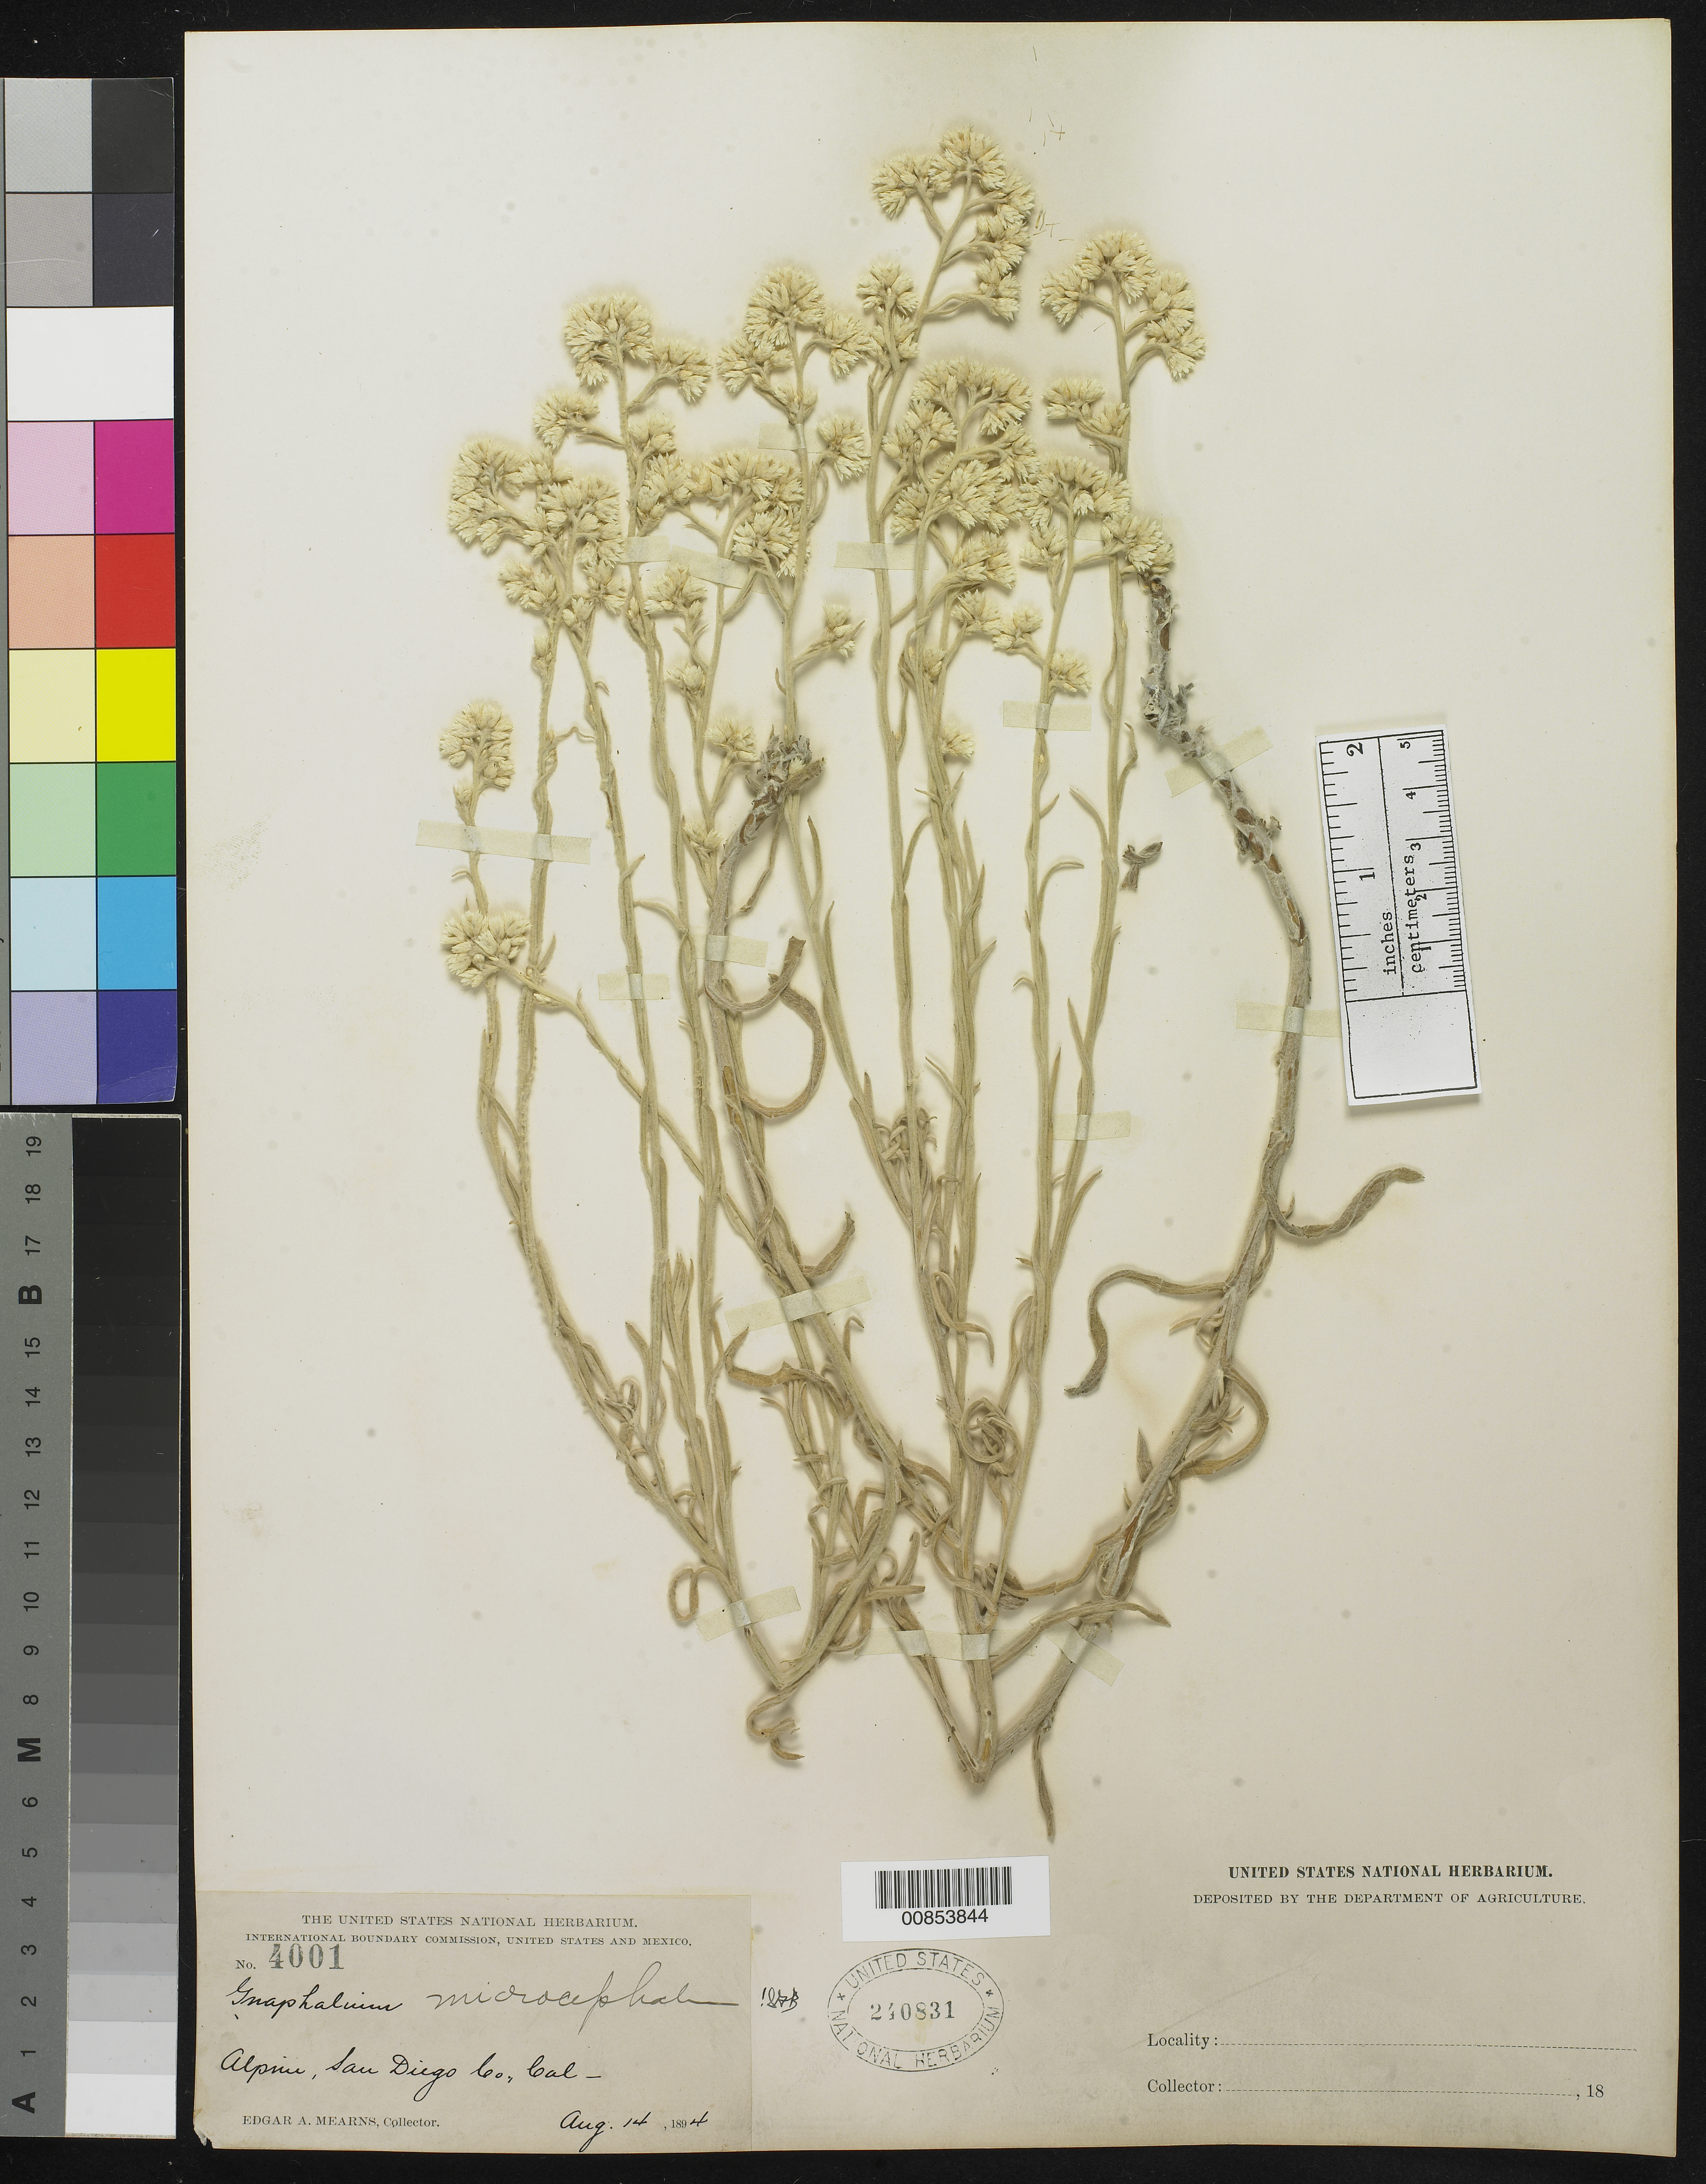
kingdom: Plantae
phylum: Tracheophyta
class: Magnoliopsida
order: Asterales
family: Asteraceae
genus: Gnaphalium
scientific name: Gnaphalium microcephalum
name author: Nutt.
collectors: E. A. Mearns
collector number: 4001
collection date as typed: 14 Aug 1894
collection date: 1894-08-14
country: United States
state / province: California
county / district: San Diego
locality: Alpine, San Diego County, California.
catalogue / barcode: US 240831